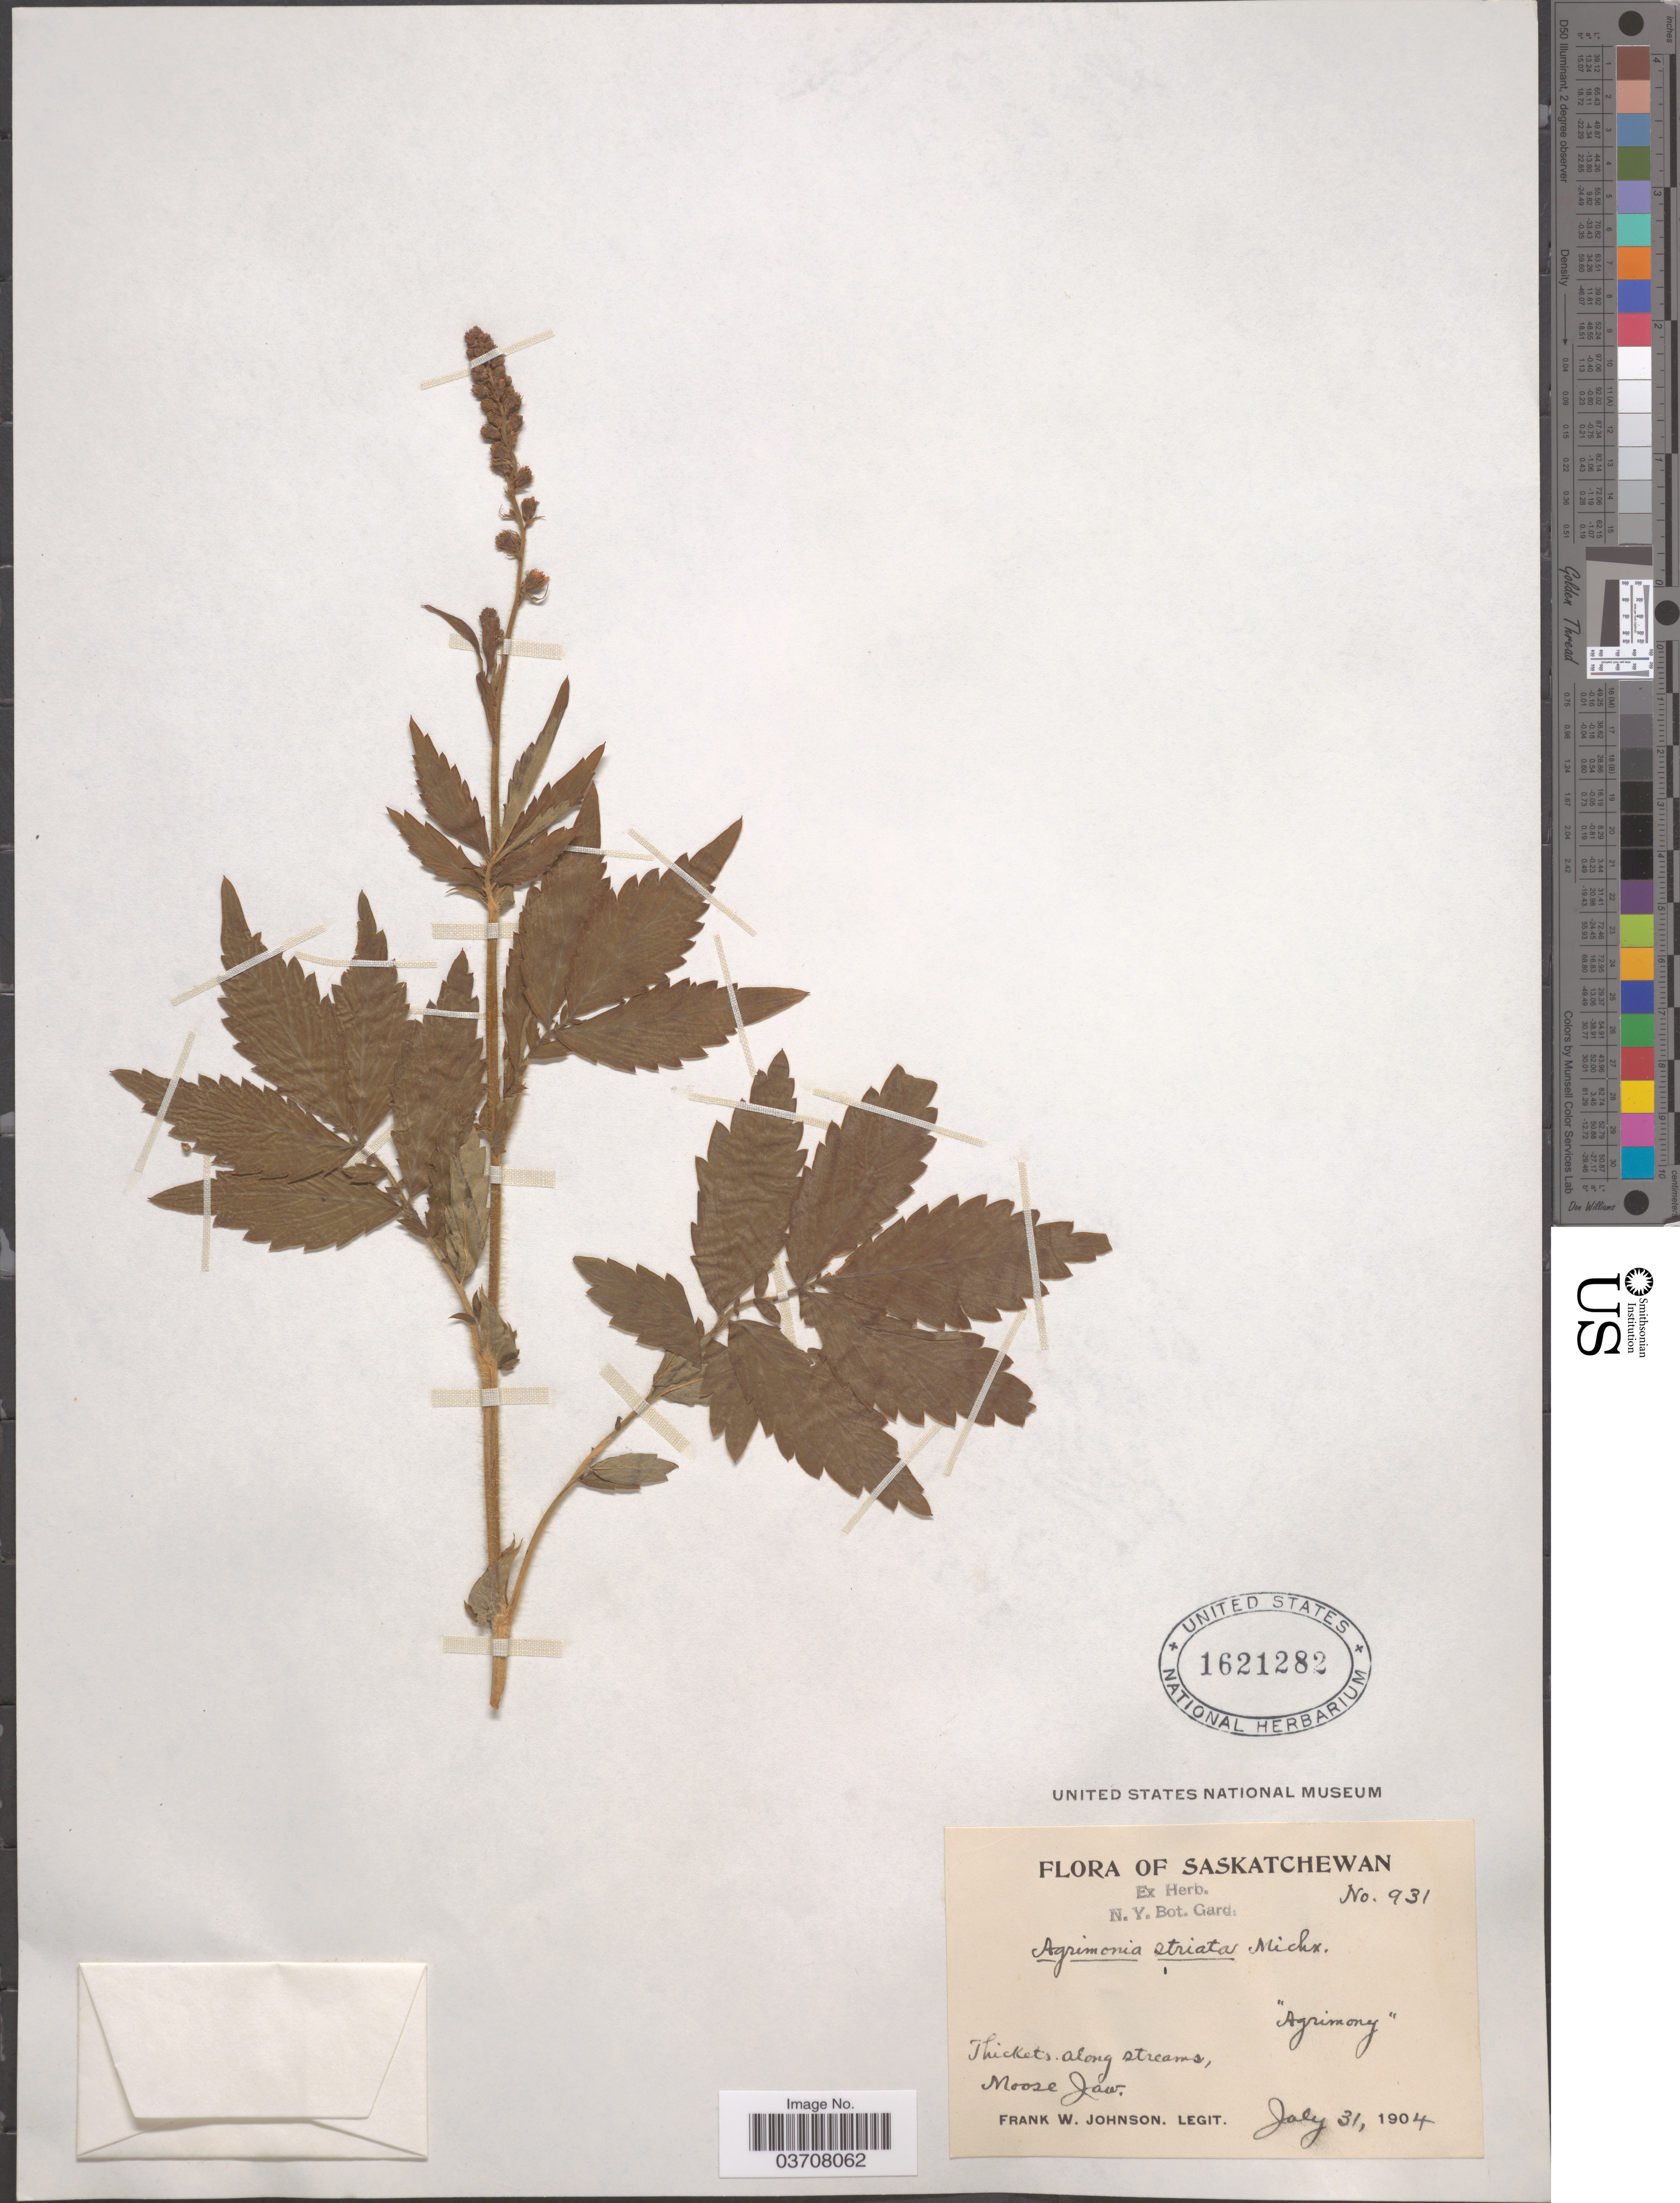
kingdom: Plantae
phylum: Tracheophyta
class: Magnoliopsida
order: Rosales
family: Rosaceae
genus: Agrimonia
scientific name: Agrimonia striata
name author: Michx.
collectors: F. W. Johnson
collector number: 931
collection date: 1904-07-31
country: Canada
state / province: Saskatchewan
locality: Moose Jaw.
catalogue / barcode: US 1621282